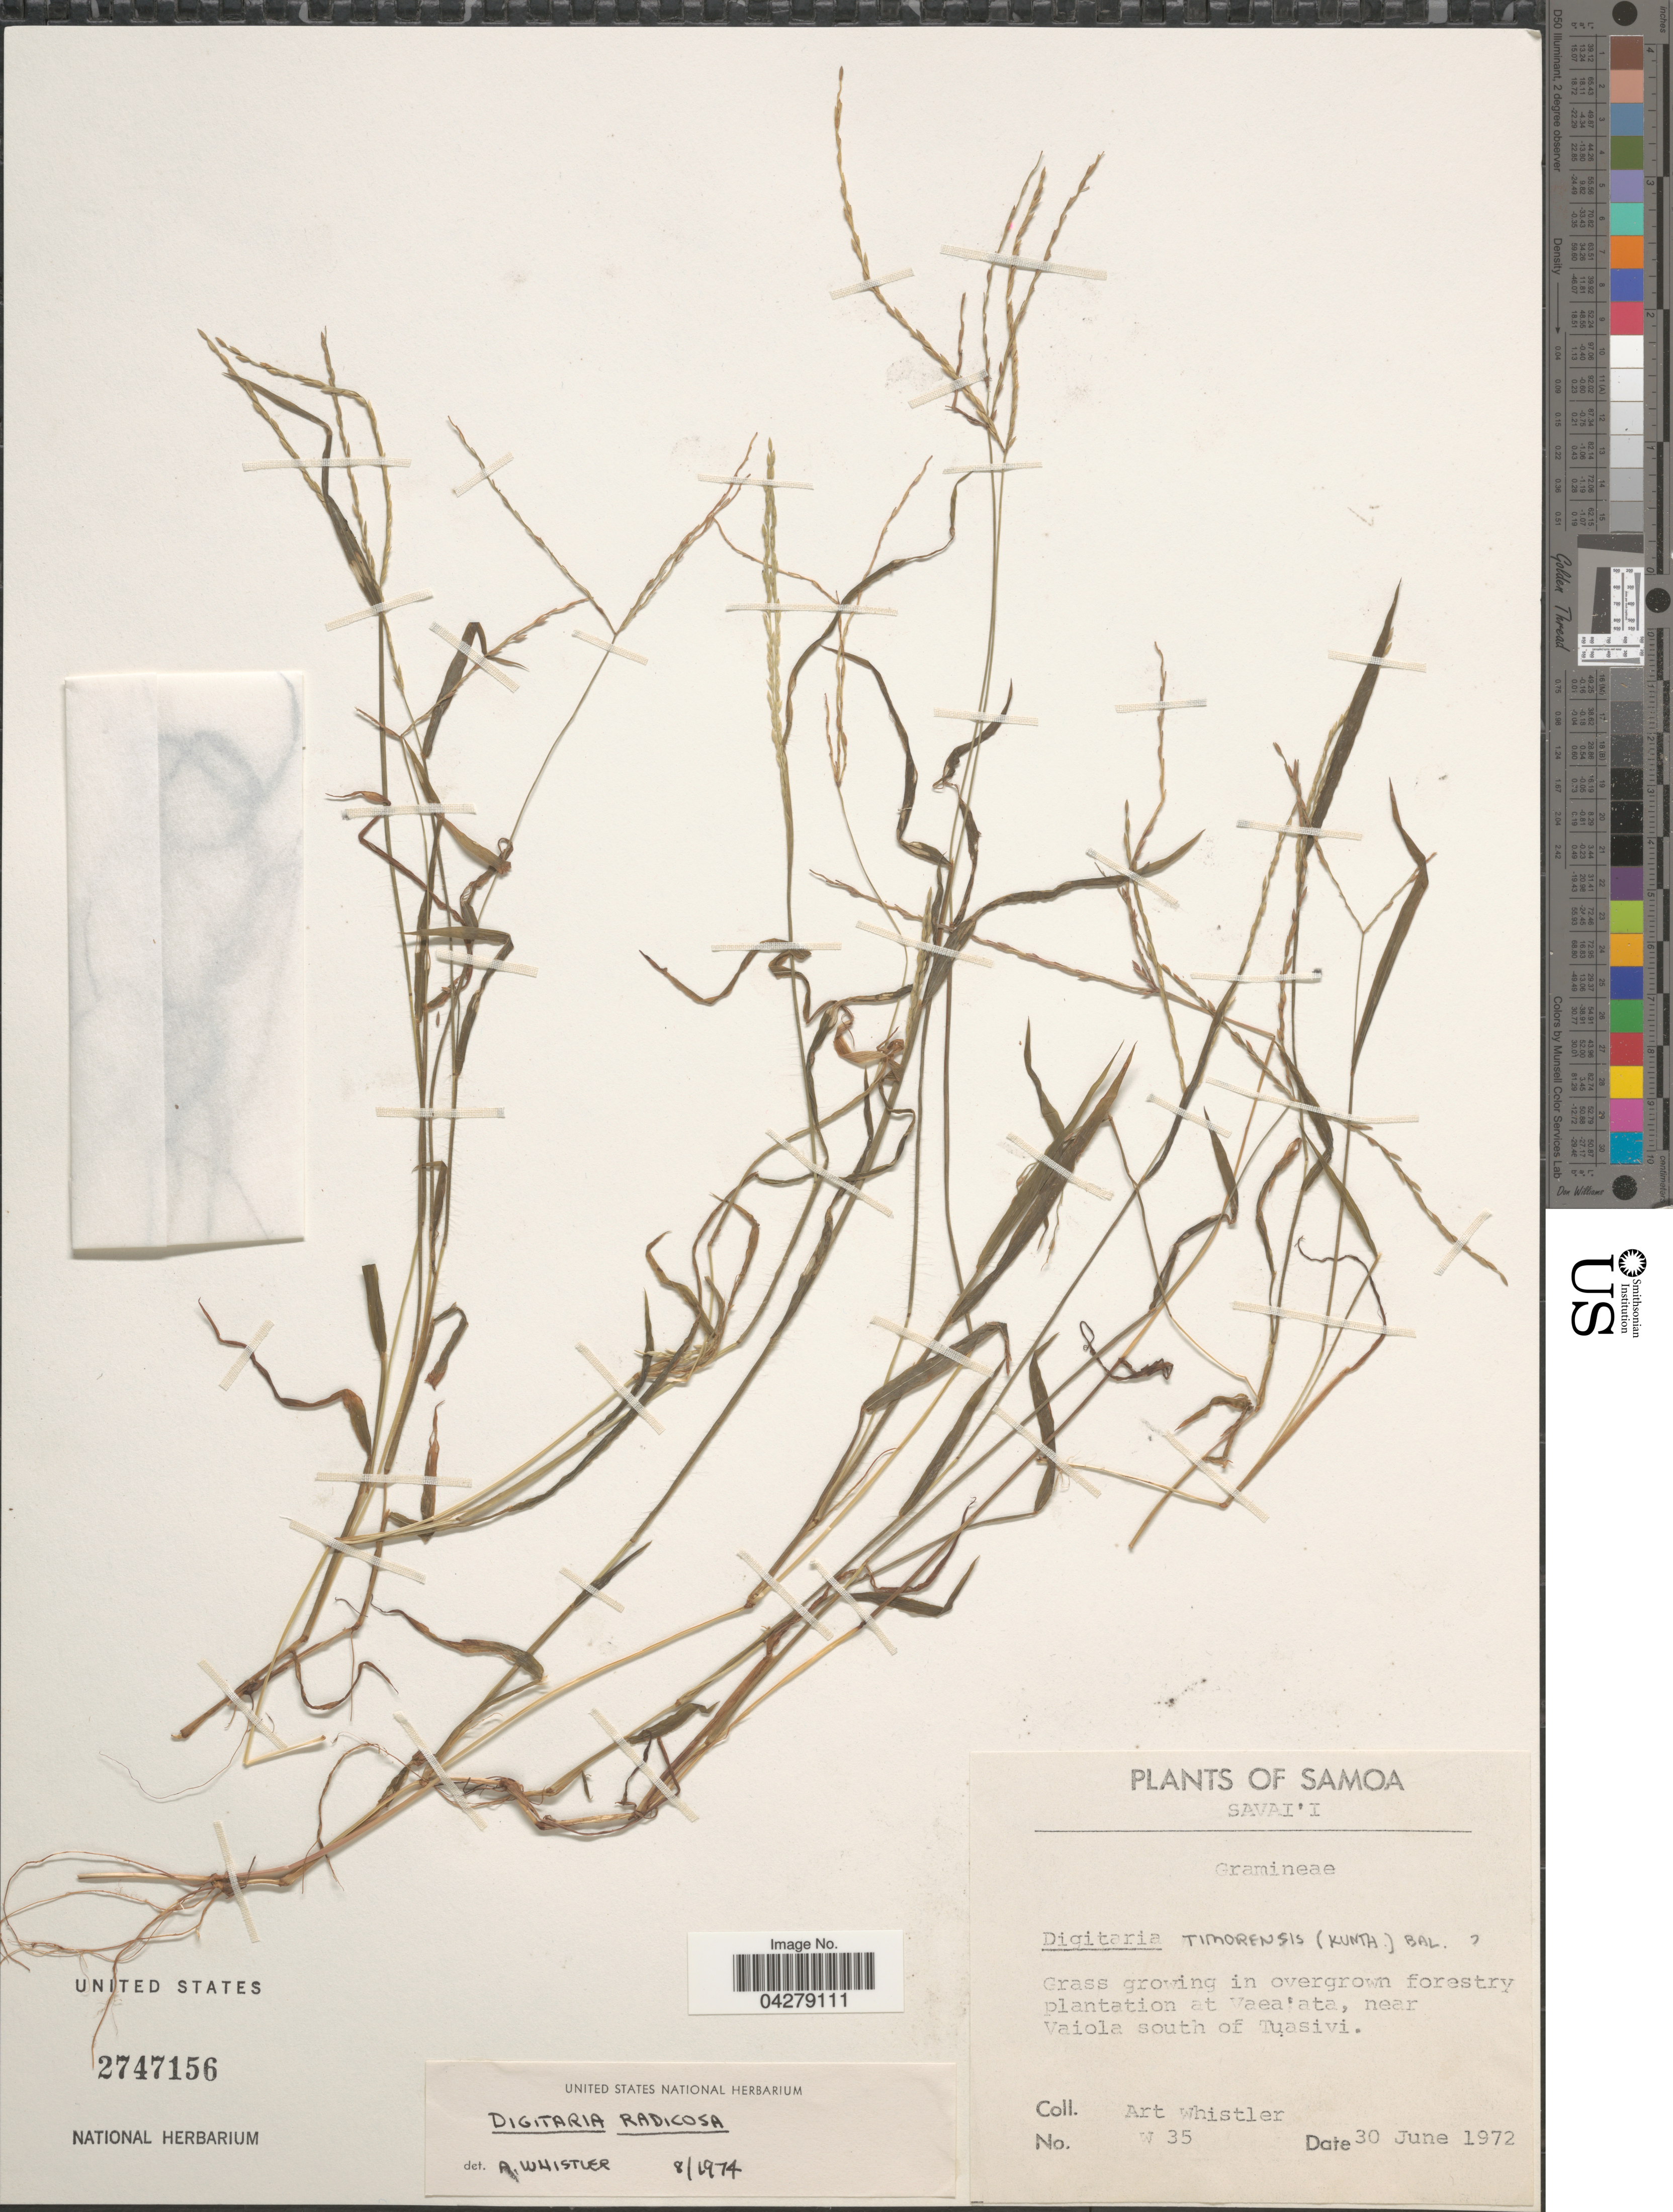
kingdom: Plantae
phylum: Tracheophyta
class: Liliopsida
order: Poales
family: Poaceae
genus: Digitaria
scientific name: Digitaria radicosa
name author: (J. Presl) Miq.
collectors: A. Whistler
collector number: W35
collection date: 1972-06-30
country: Samoa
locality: Savai'i. Grass growing in overgrown forestry plantation at Vaealata near Vaiola south of Tuasivi.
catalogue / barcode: US 2747156